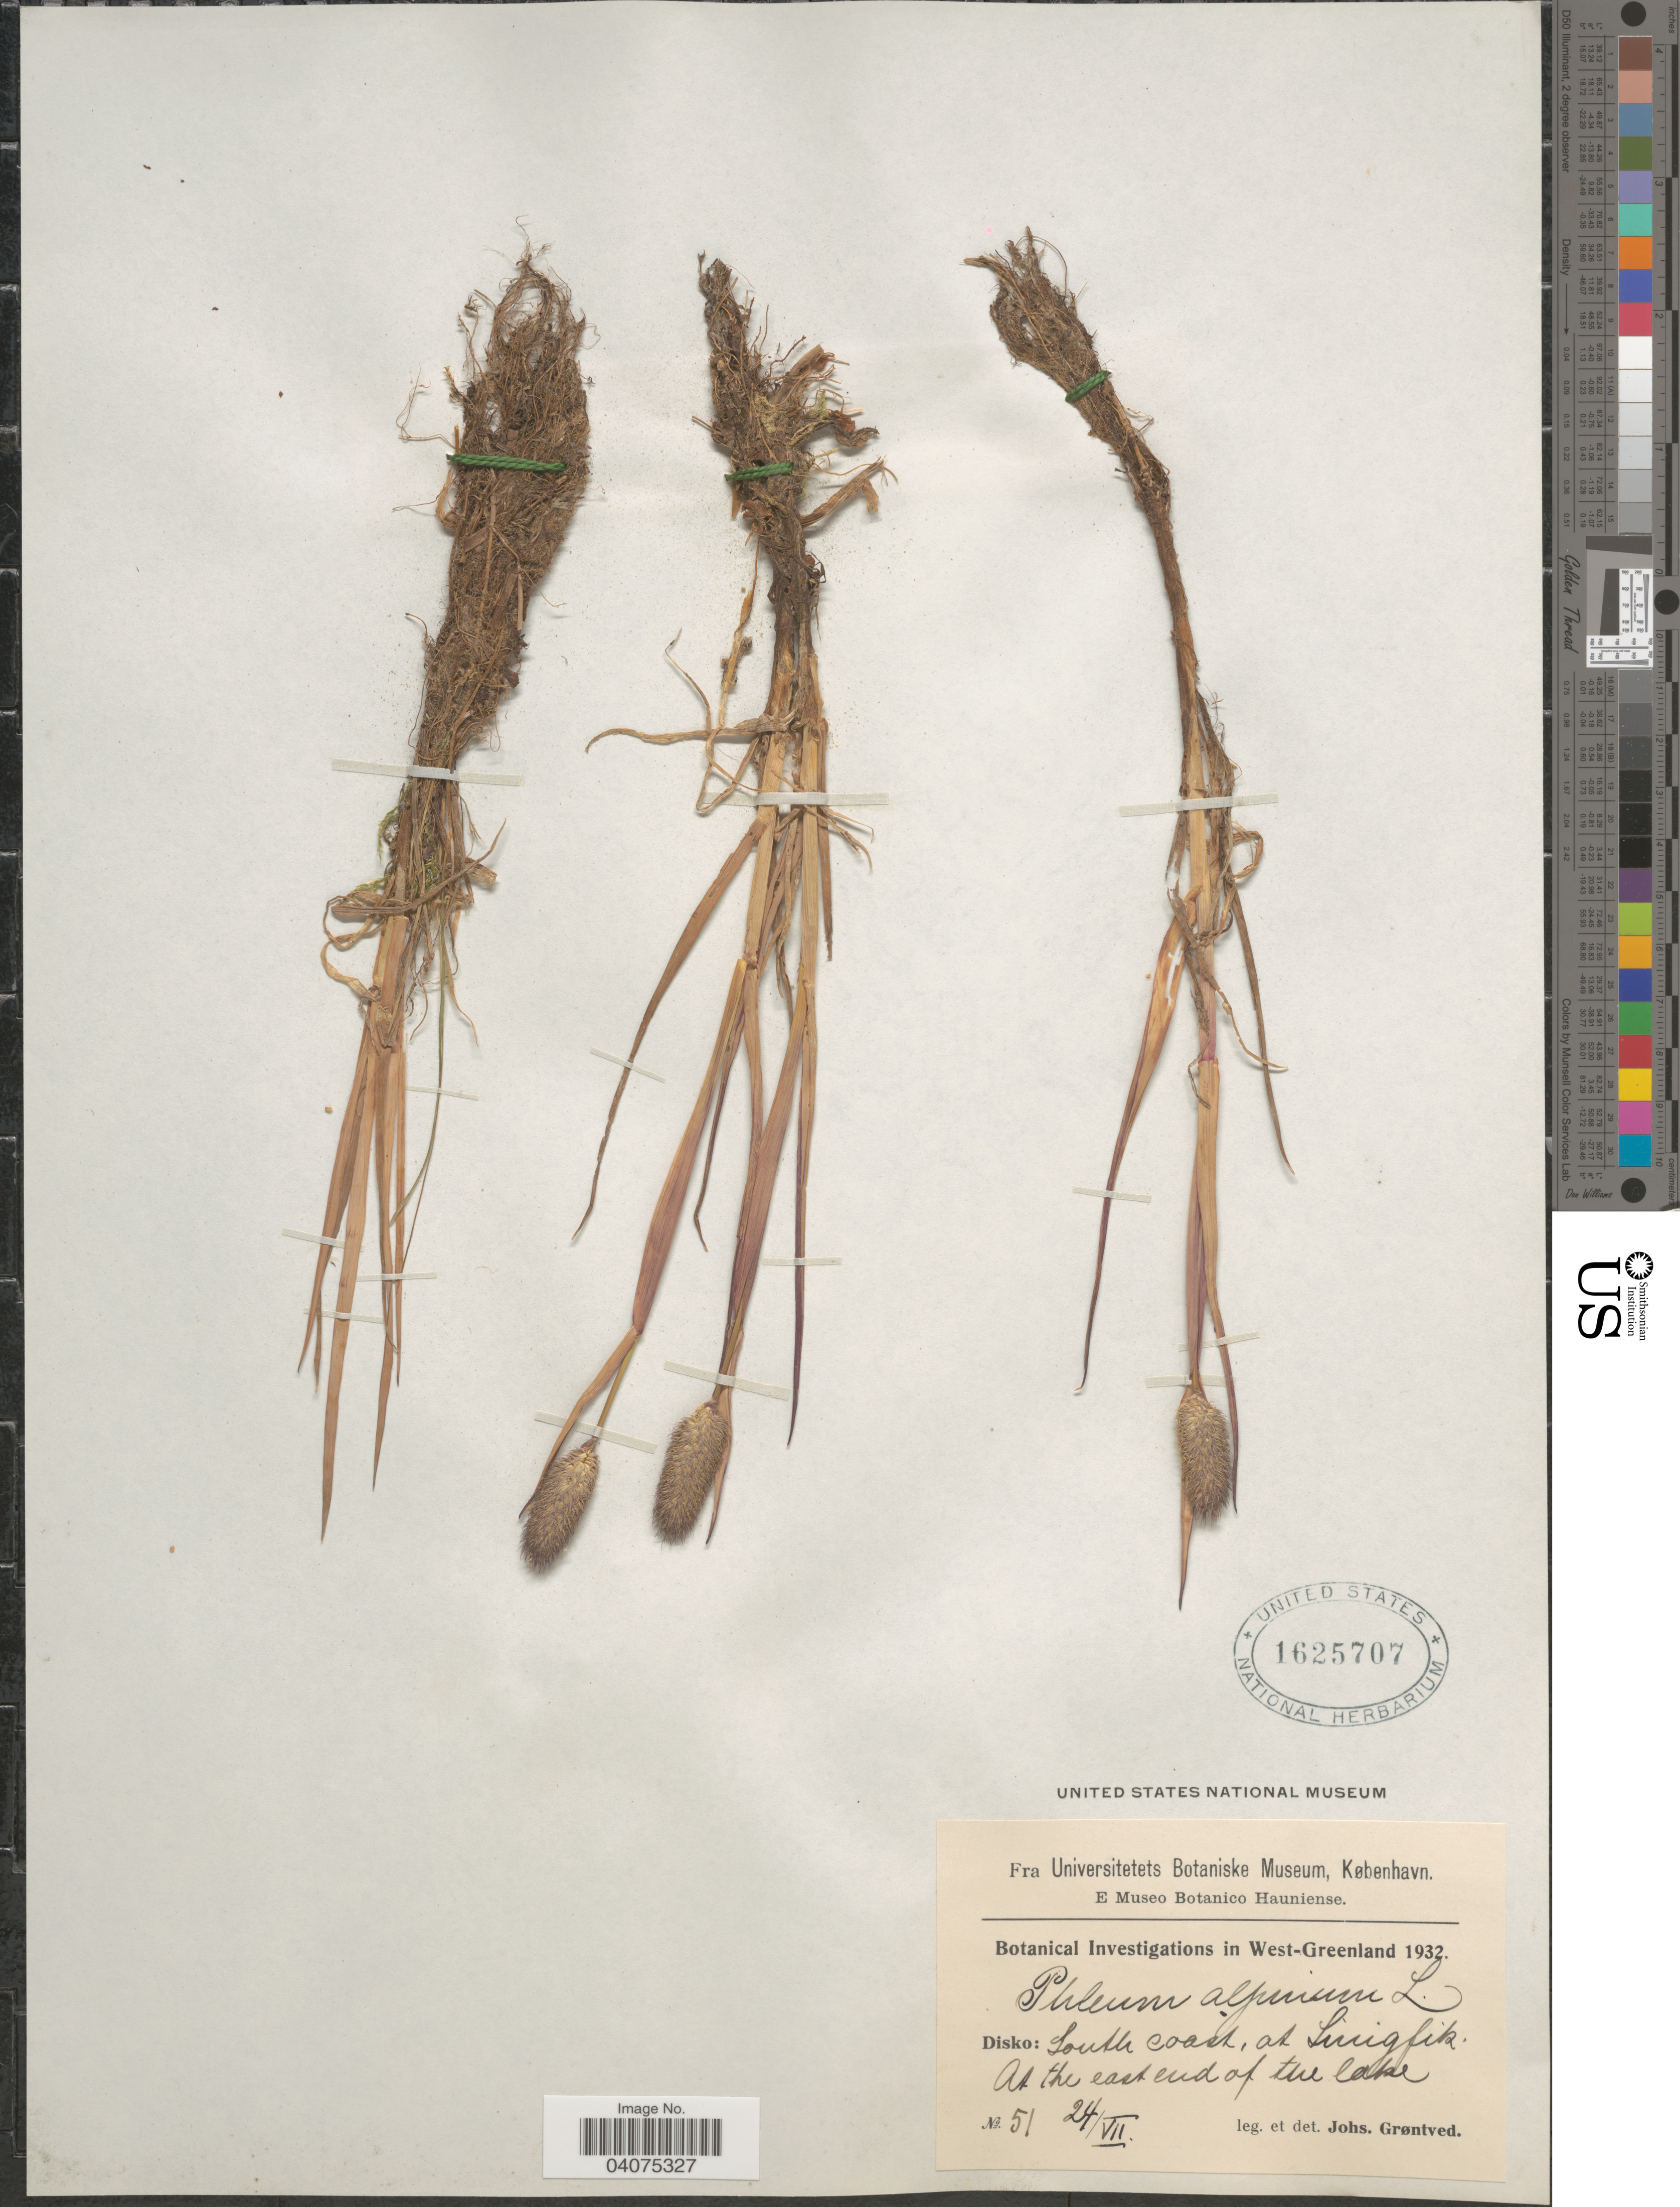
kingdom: Plantae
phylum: Tracheophyta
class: Liliopsida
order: Poales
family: Poaceae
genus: Phleum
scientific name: Phleum alpinum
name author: L.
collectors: J. Grøntved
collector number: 51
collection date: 1932-07-24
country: Greenland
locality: Botanical Investigations in West-Greenland 1932. Disko: South coast, at Linigfik. At the east end of the lake.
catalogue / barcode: US 1625707